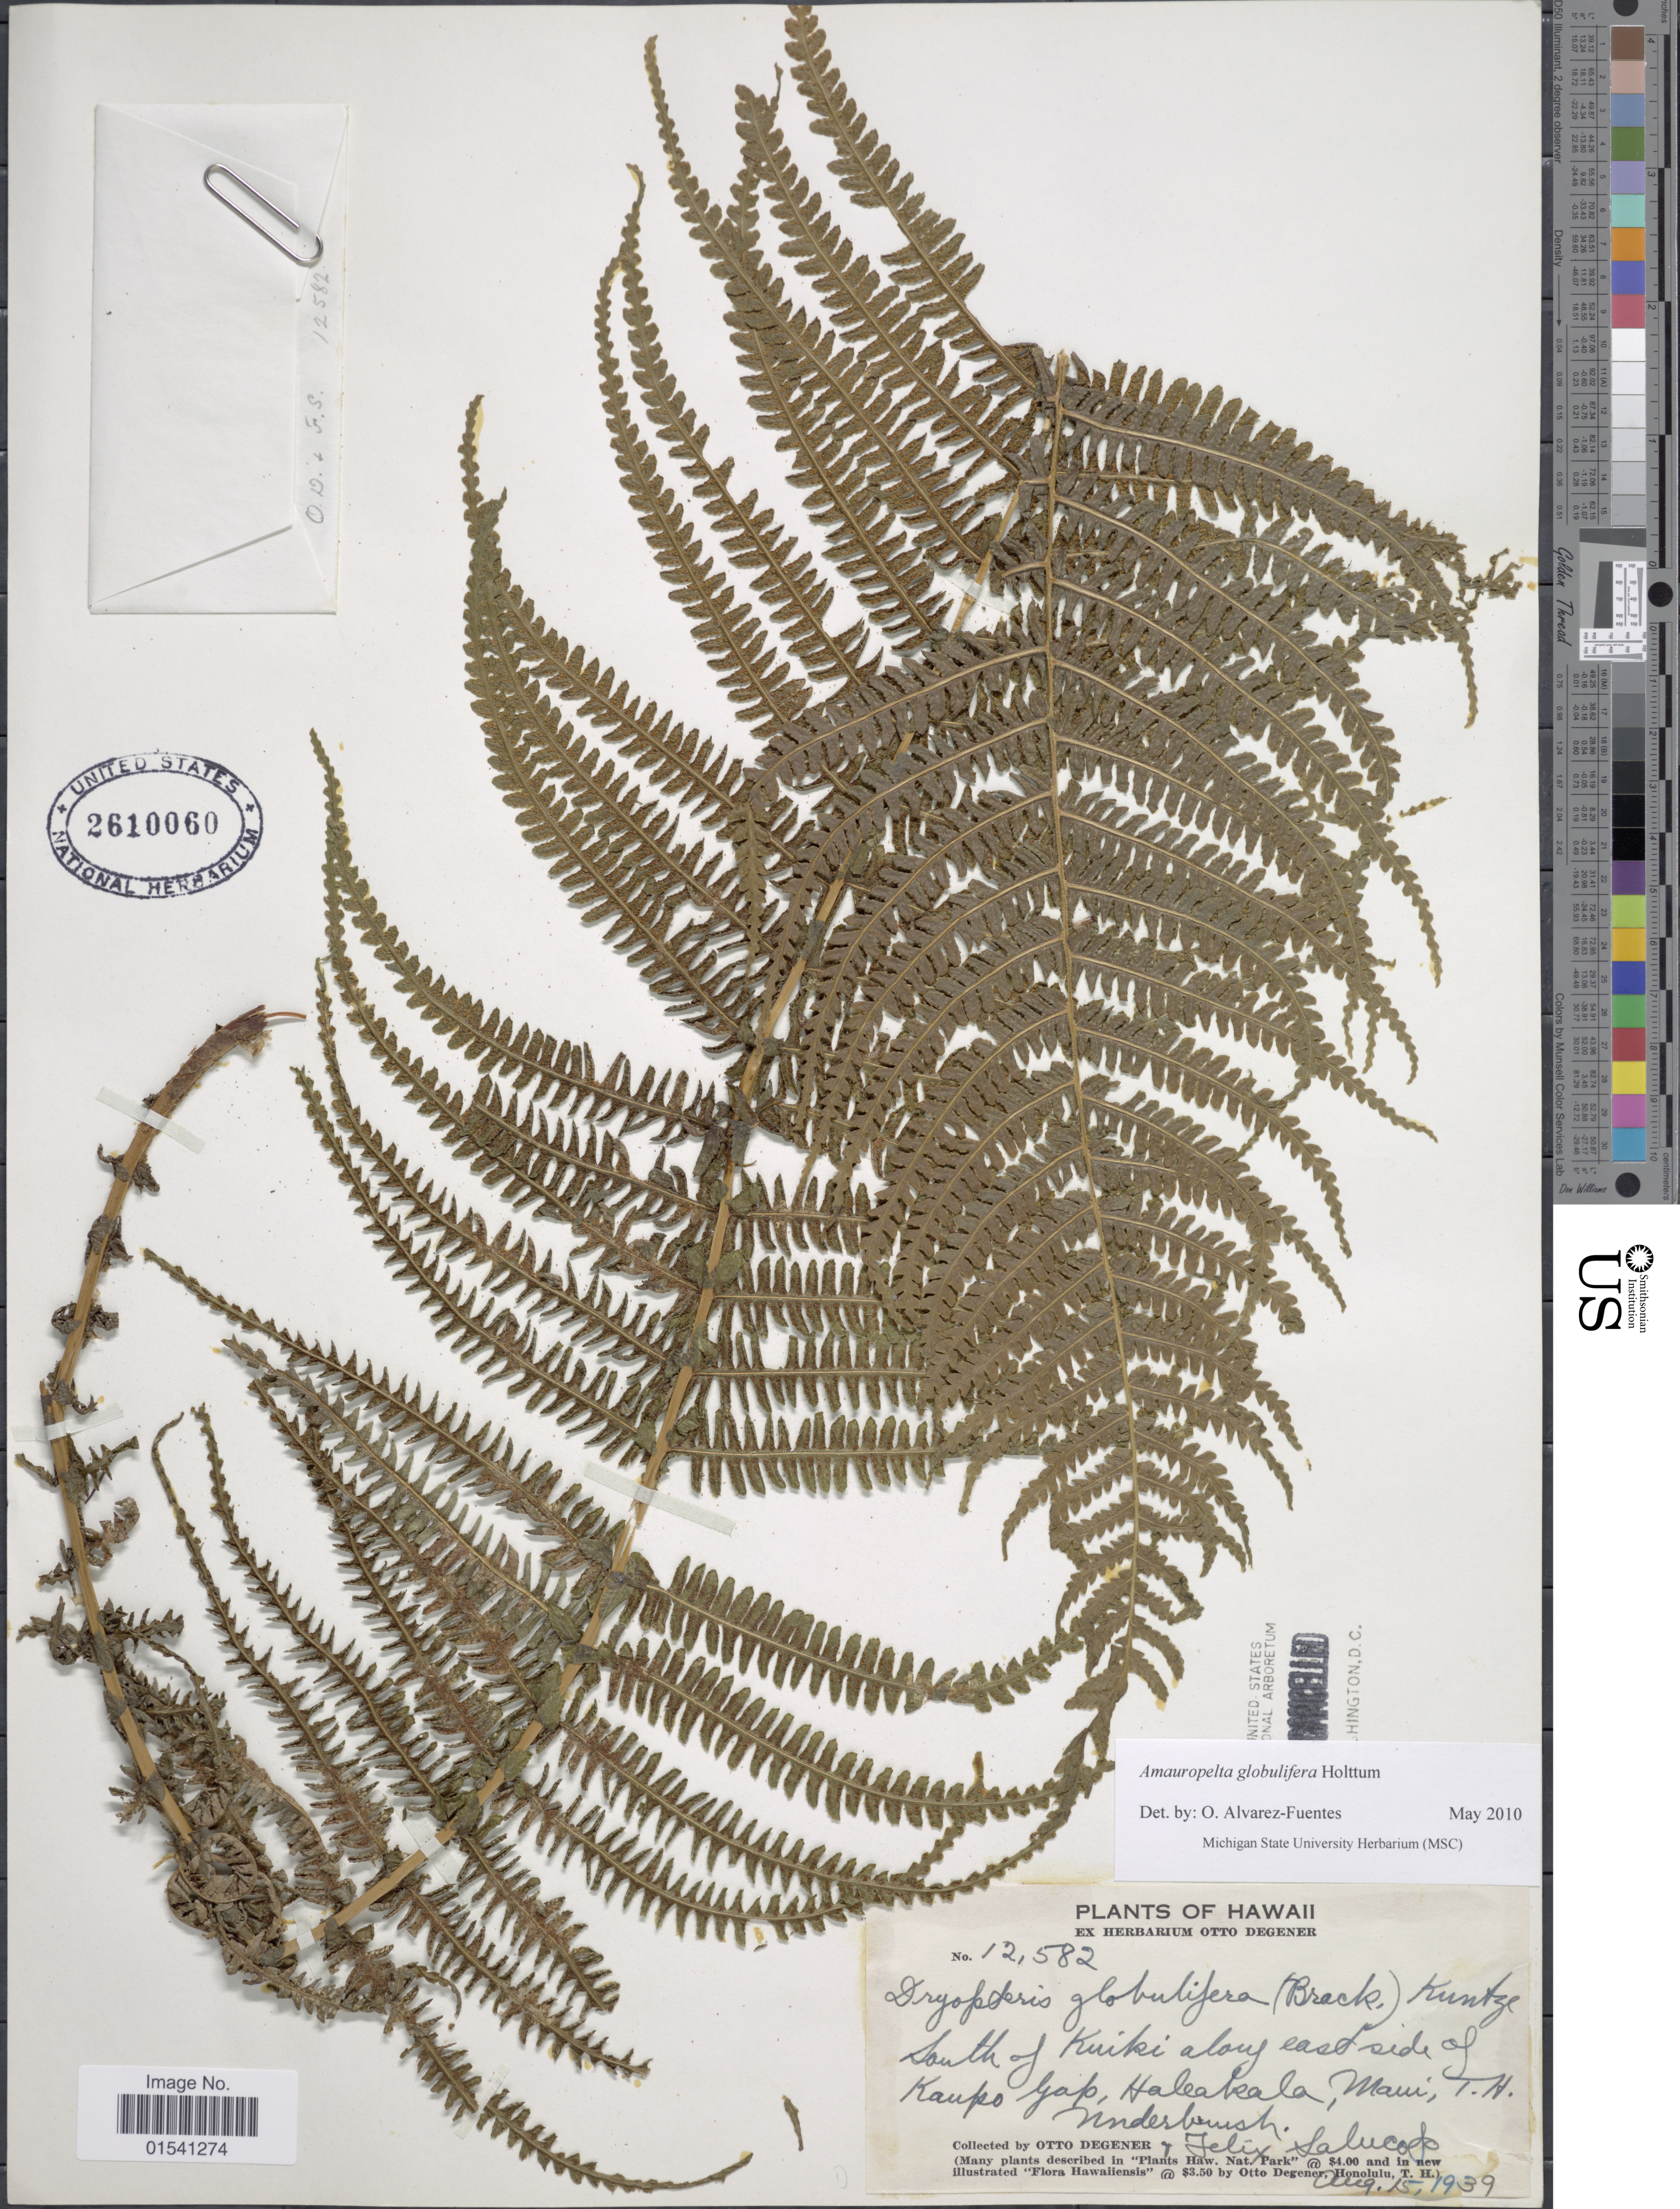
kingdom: Plantae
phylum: Tracheophyta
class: Polypodiopsida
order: Polypodiales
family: Thelypteridaceae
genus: Amauropelta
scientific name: Amauropelta globulifera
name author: (Brack.) Holttum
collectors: O. Degener & F. Salucop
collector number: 12582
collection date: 1939-08-15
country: United States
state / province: Hawaii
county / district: Maui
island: Maui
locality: South of Kuiki along east side of Kaupo Gap, Haleakala, Maui, T. H.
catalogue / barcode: US 2610060